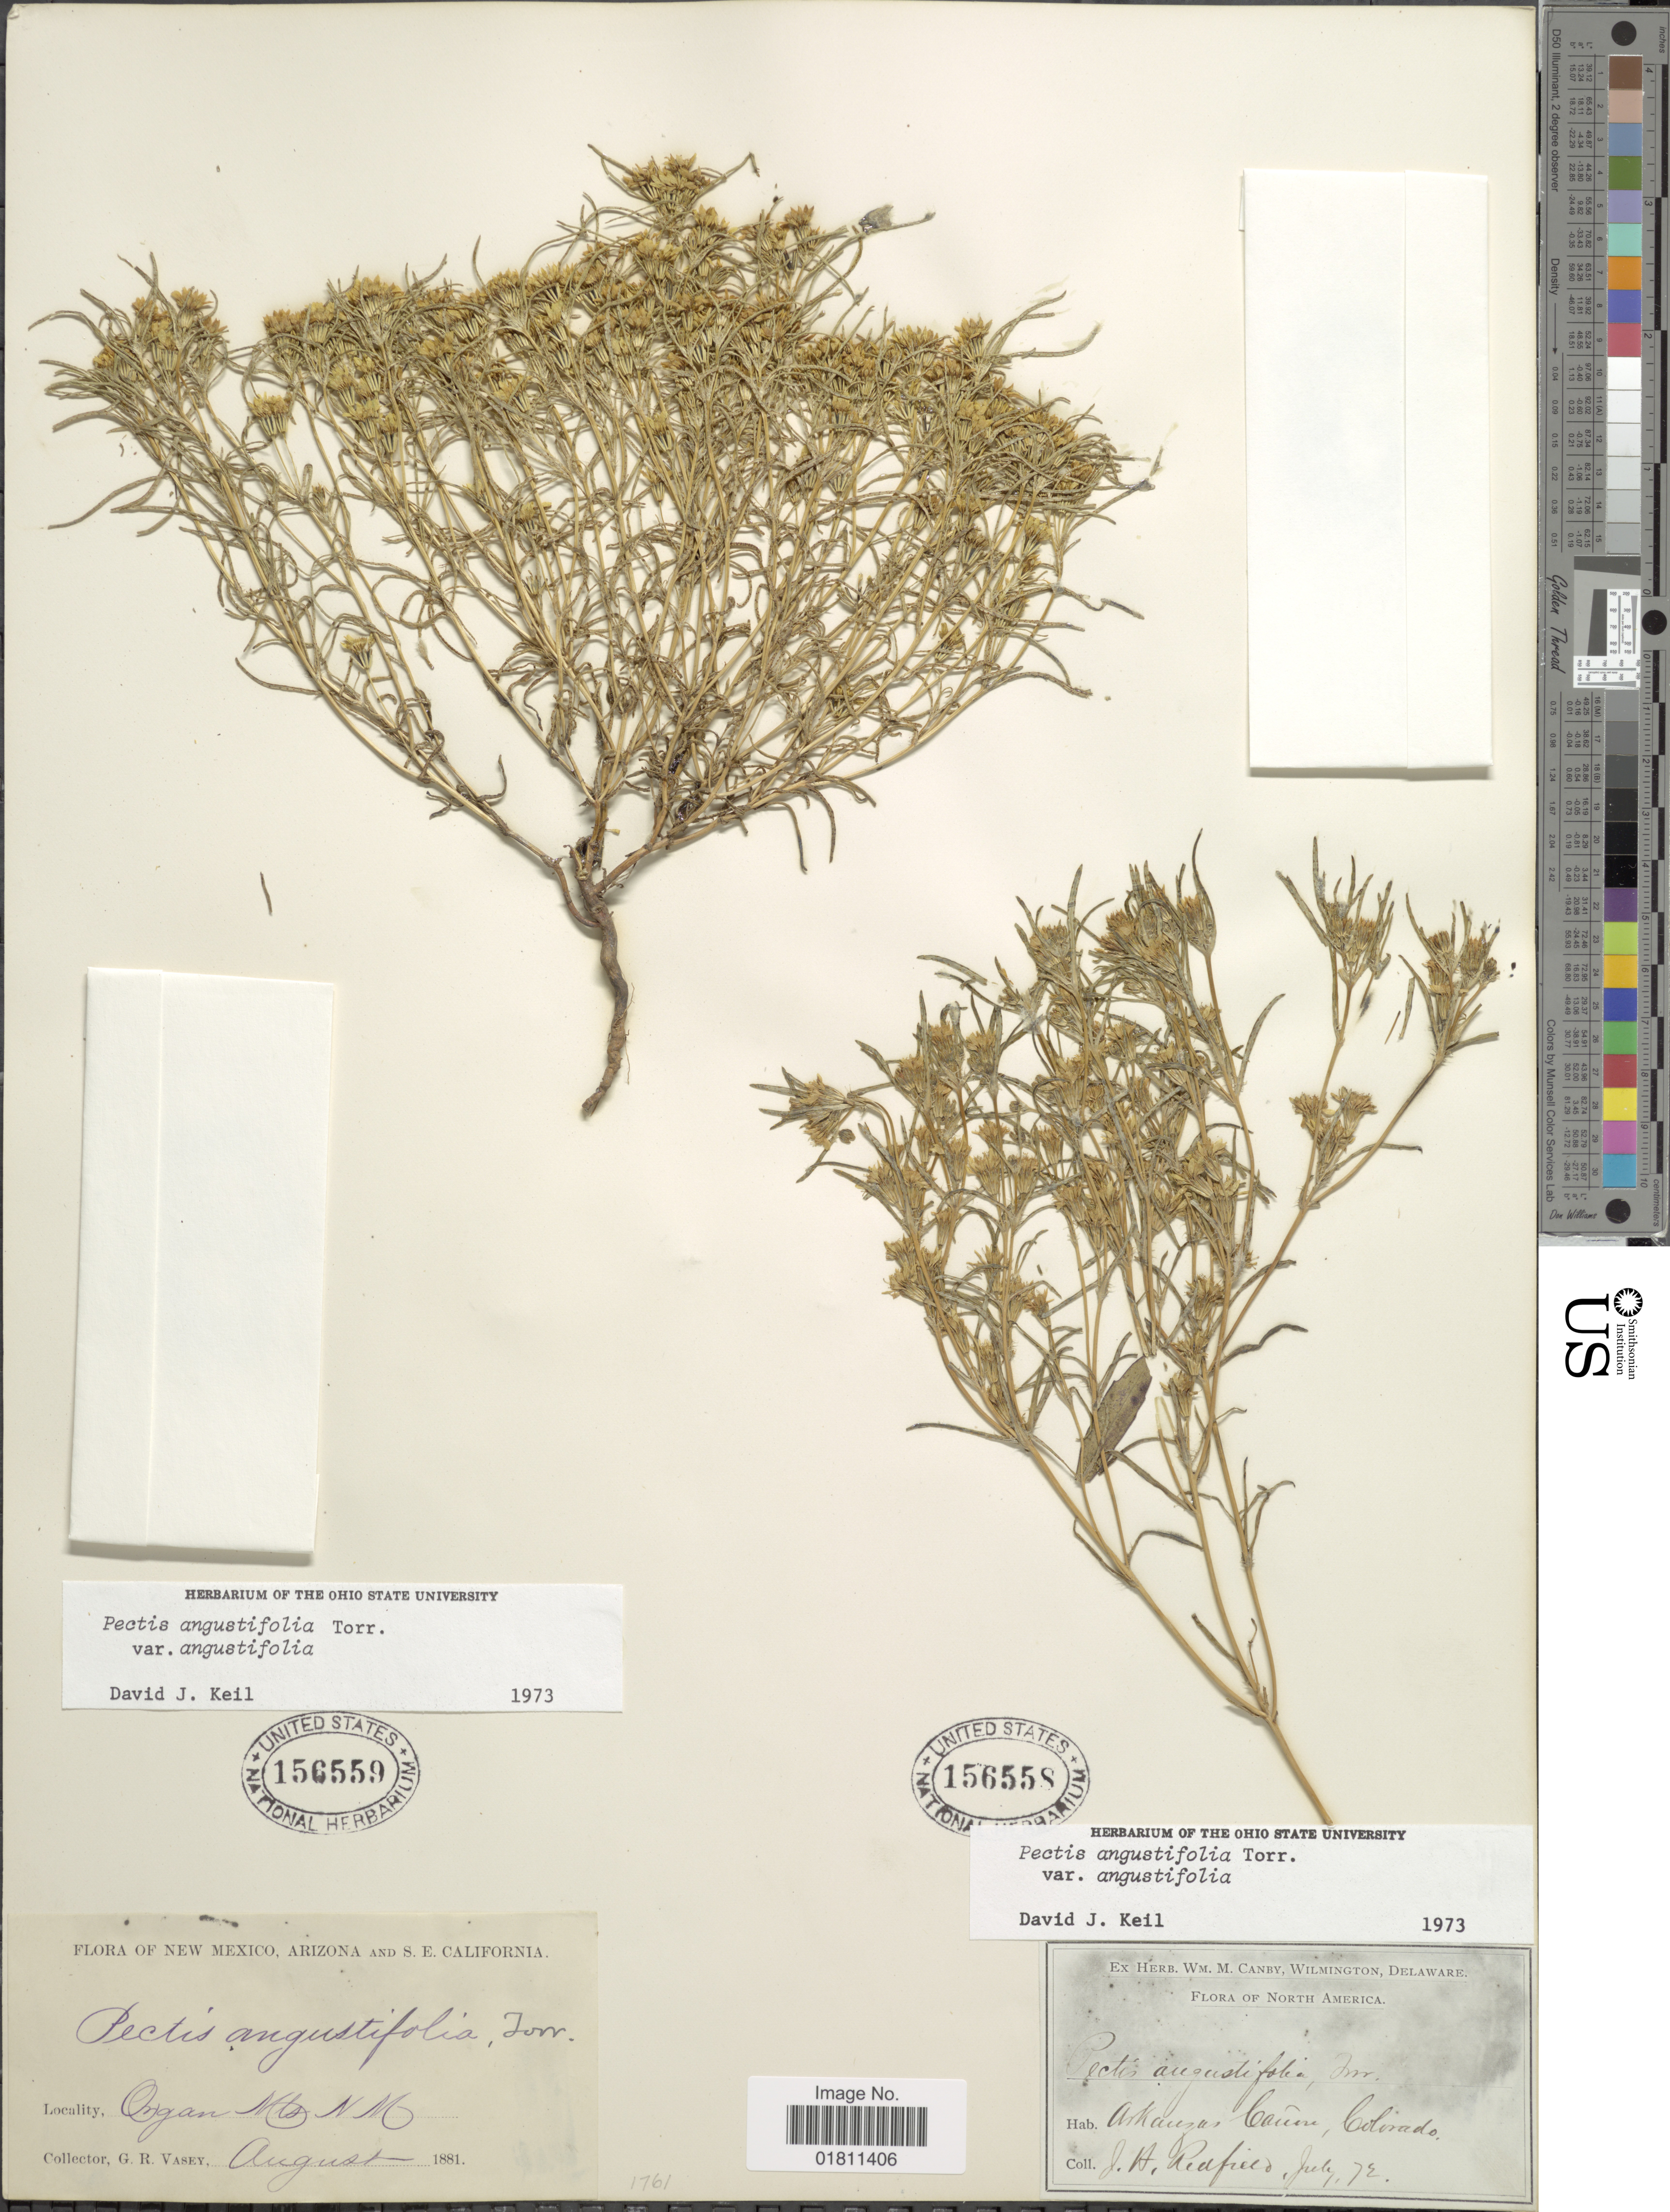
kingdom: Plantae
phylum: Tracheophyta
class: Magnoliopsida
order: Asterales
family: Asteraceae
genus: Pectis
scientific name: Pectis angustifolia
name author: Torr.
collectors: G. R. Vasey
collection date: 1881-08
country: United States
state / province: New Mexico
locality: Organ Mts. N.M.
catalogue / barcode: US 156559